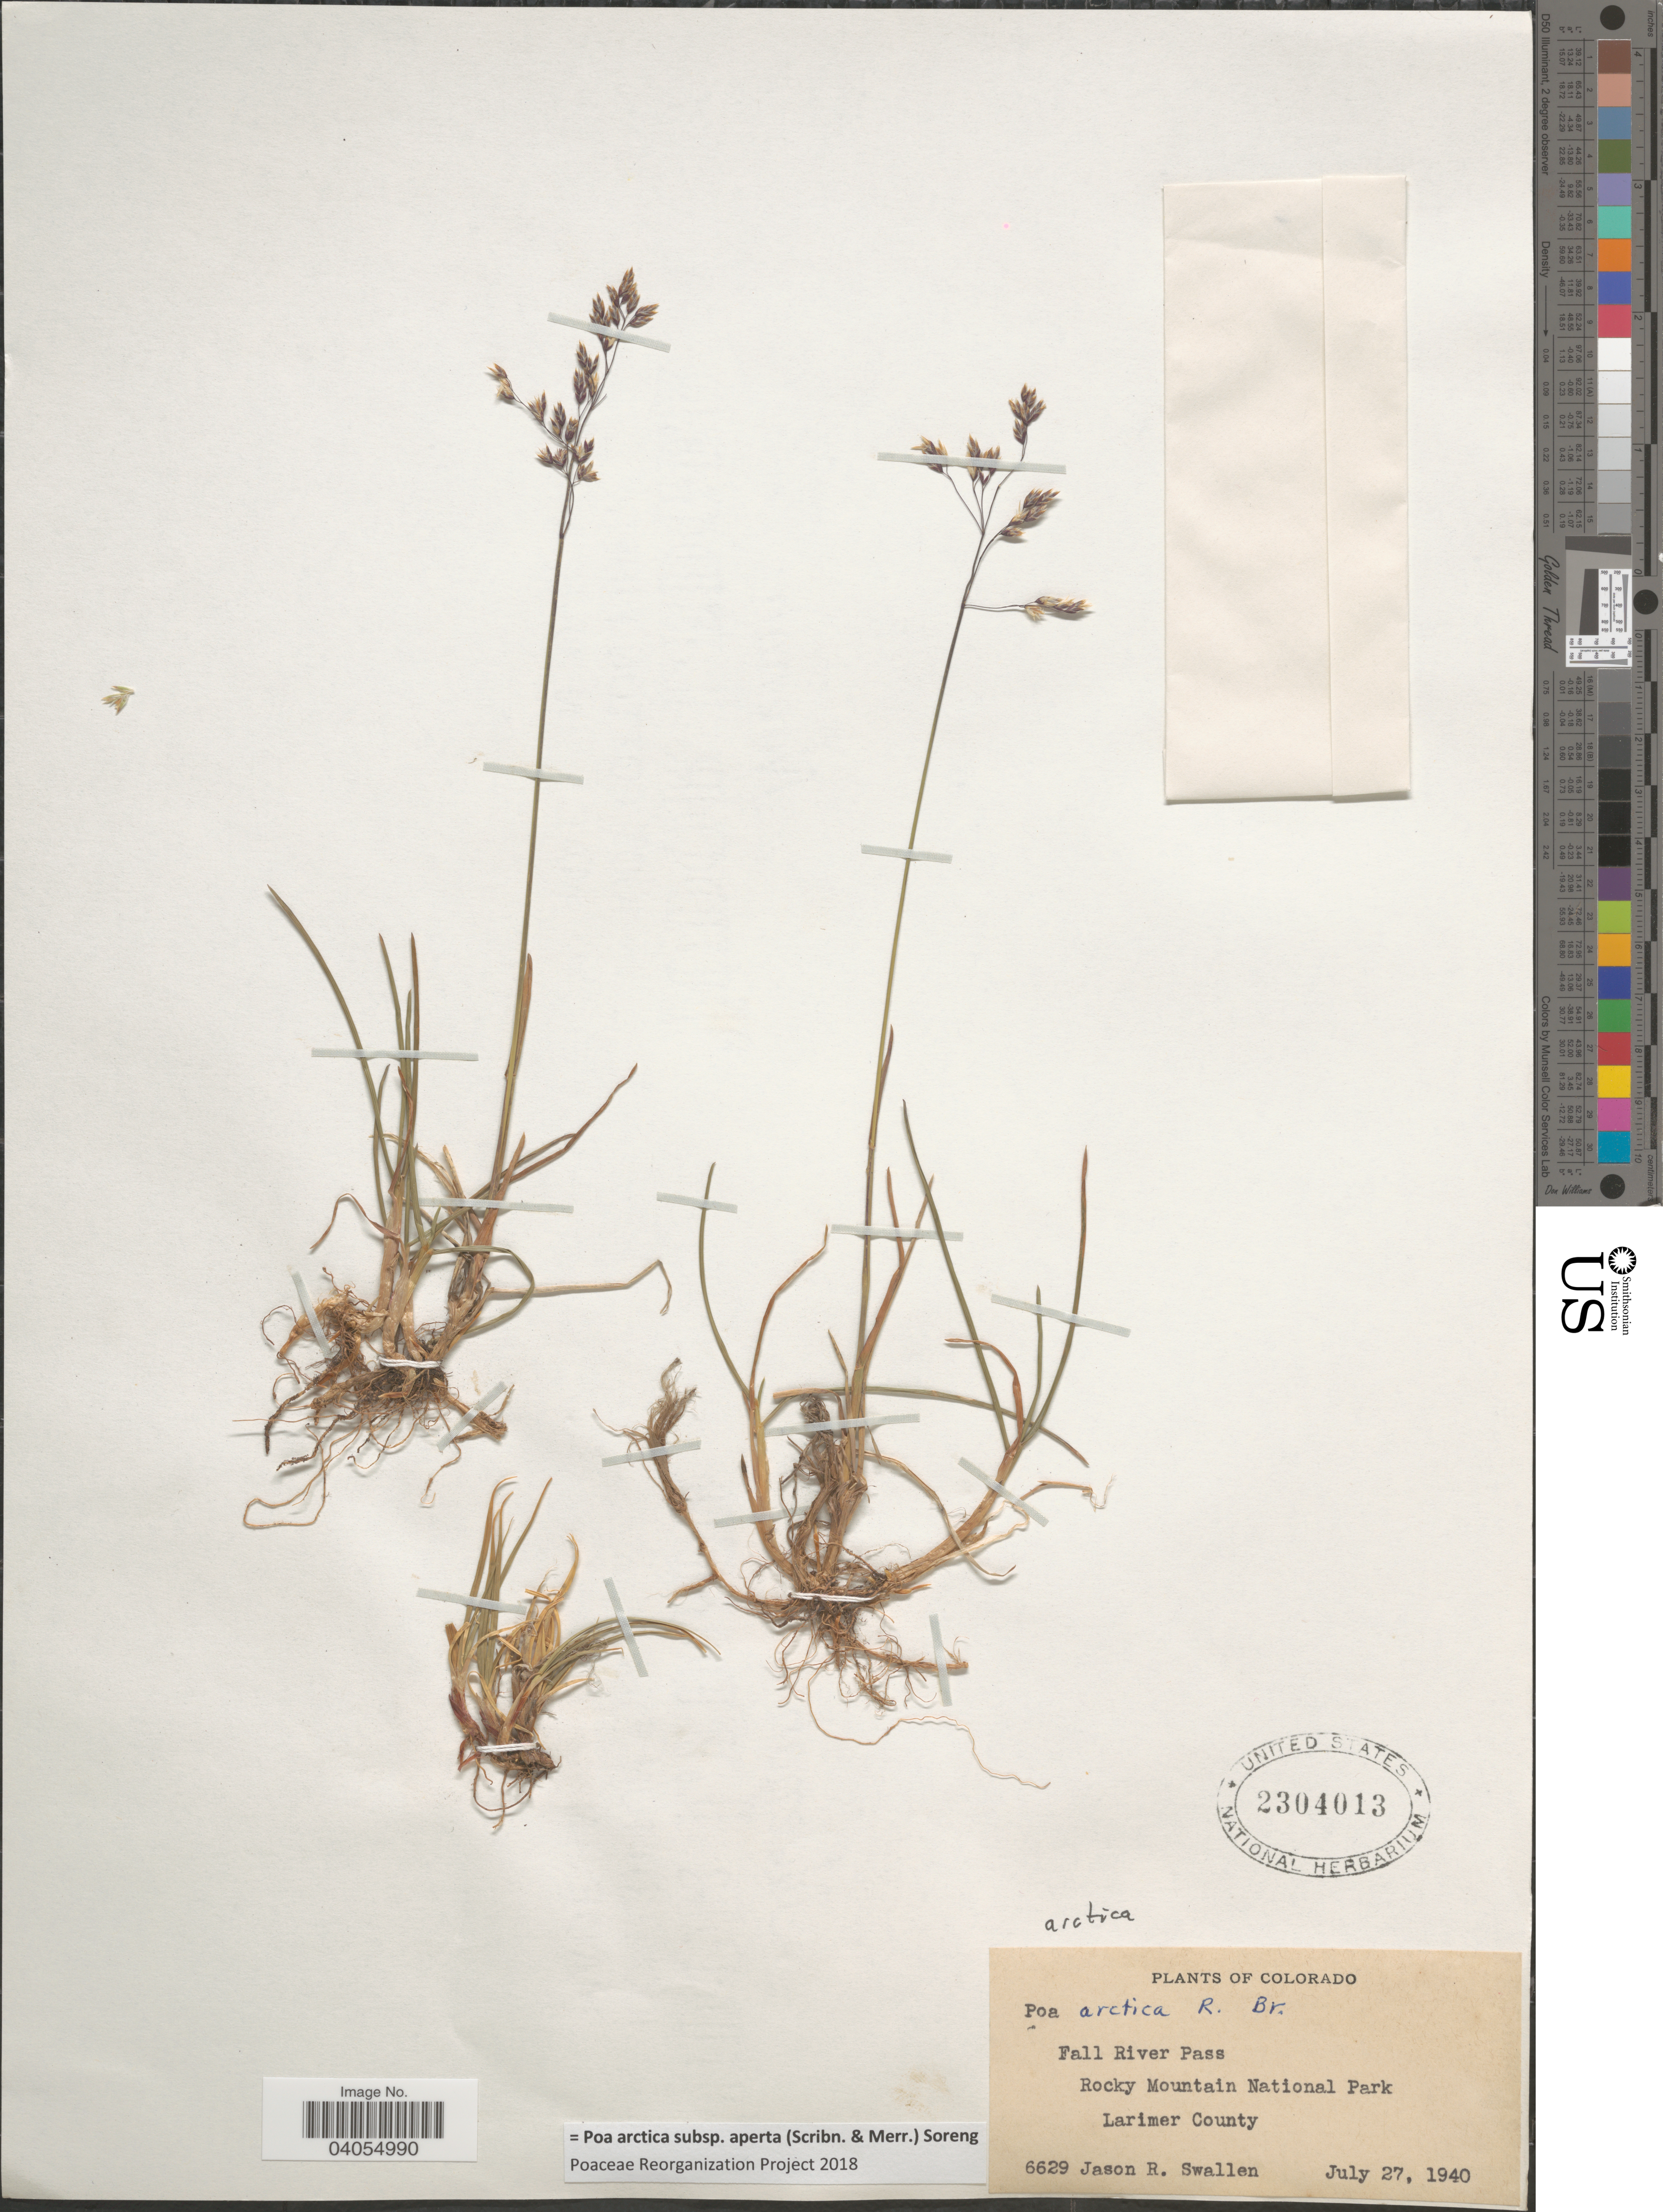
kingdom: Plantae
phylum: Tracheophyta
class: Liliopsida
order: Poales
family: Poaceae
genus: Poa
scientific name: Poa arctica subsp. aperta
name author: (Scribn. & Merr.) Soreng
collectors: J. R. Swallen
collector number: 6629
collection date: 1940-07-27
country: United States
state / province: Colorado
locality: Fall River Pass. Rocky Mountain National Park. Larimer County.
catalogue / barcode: US 2304013